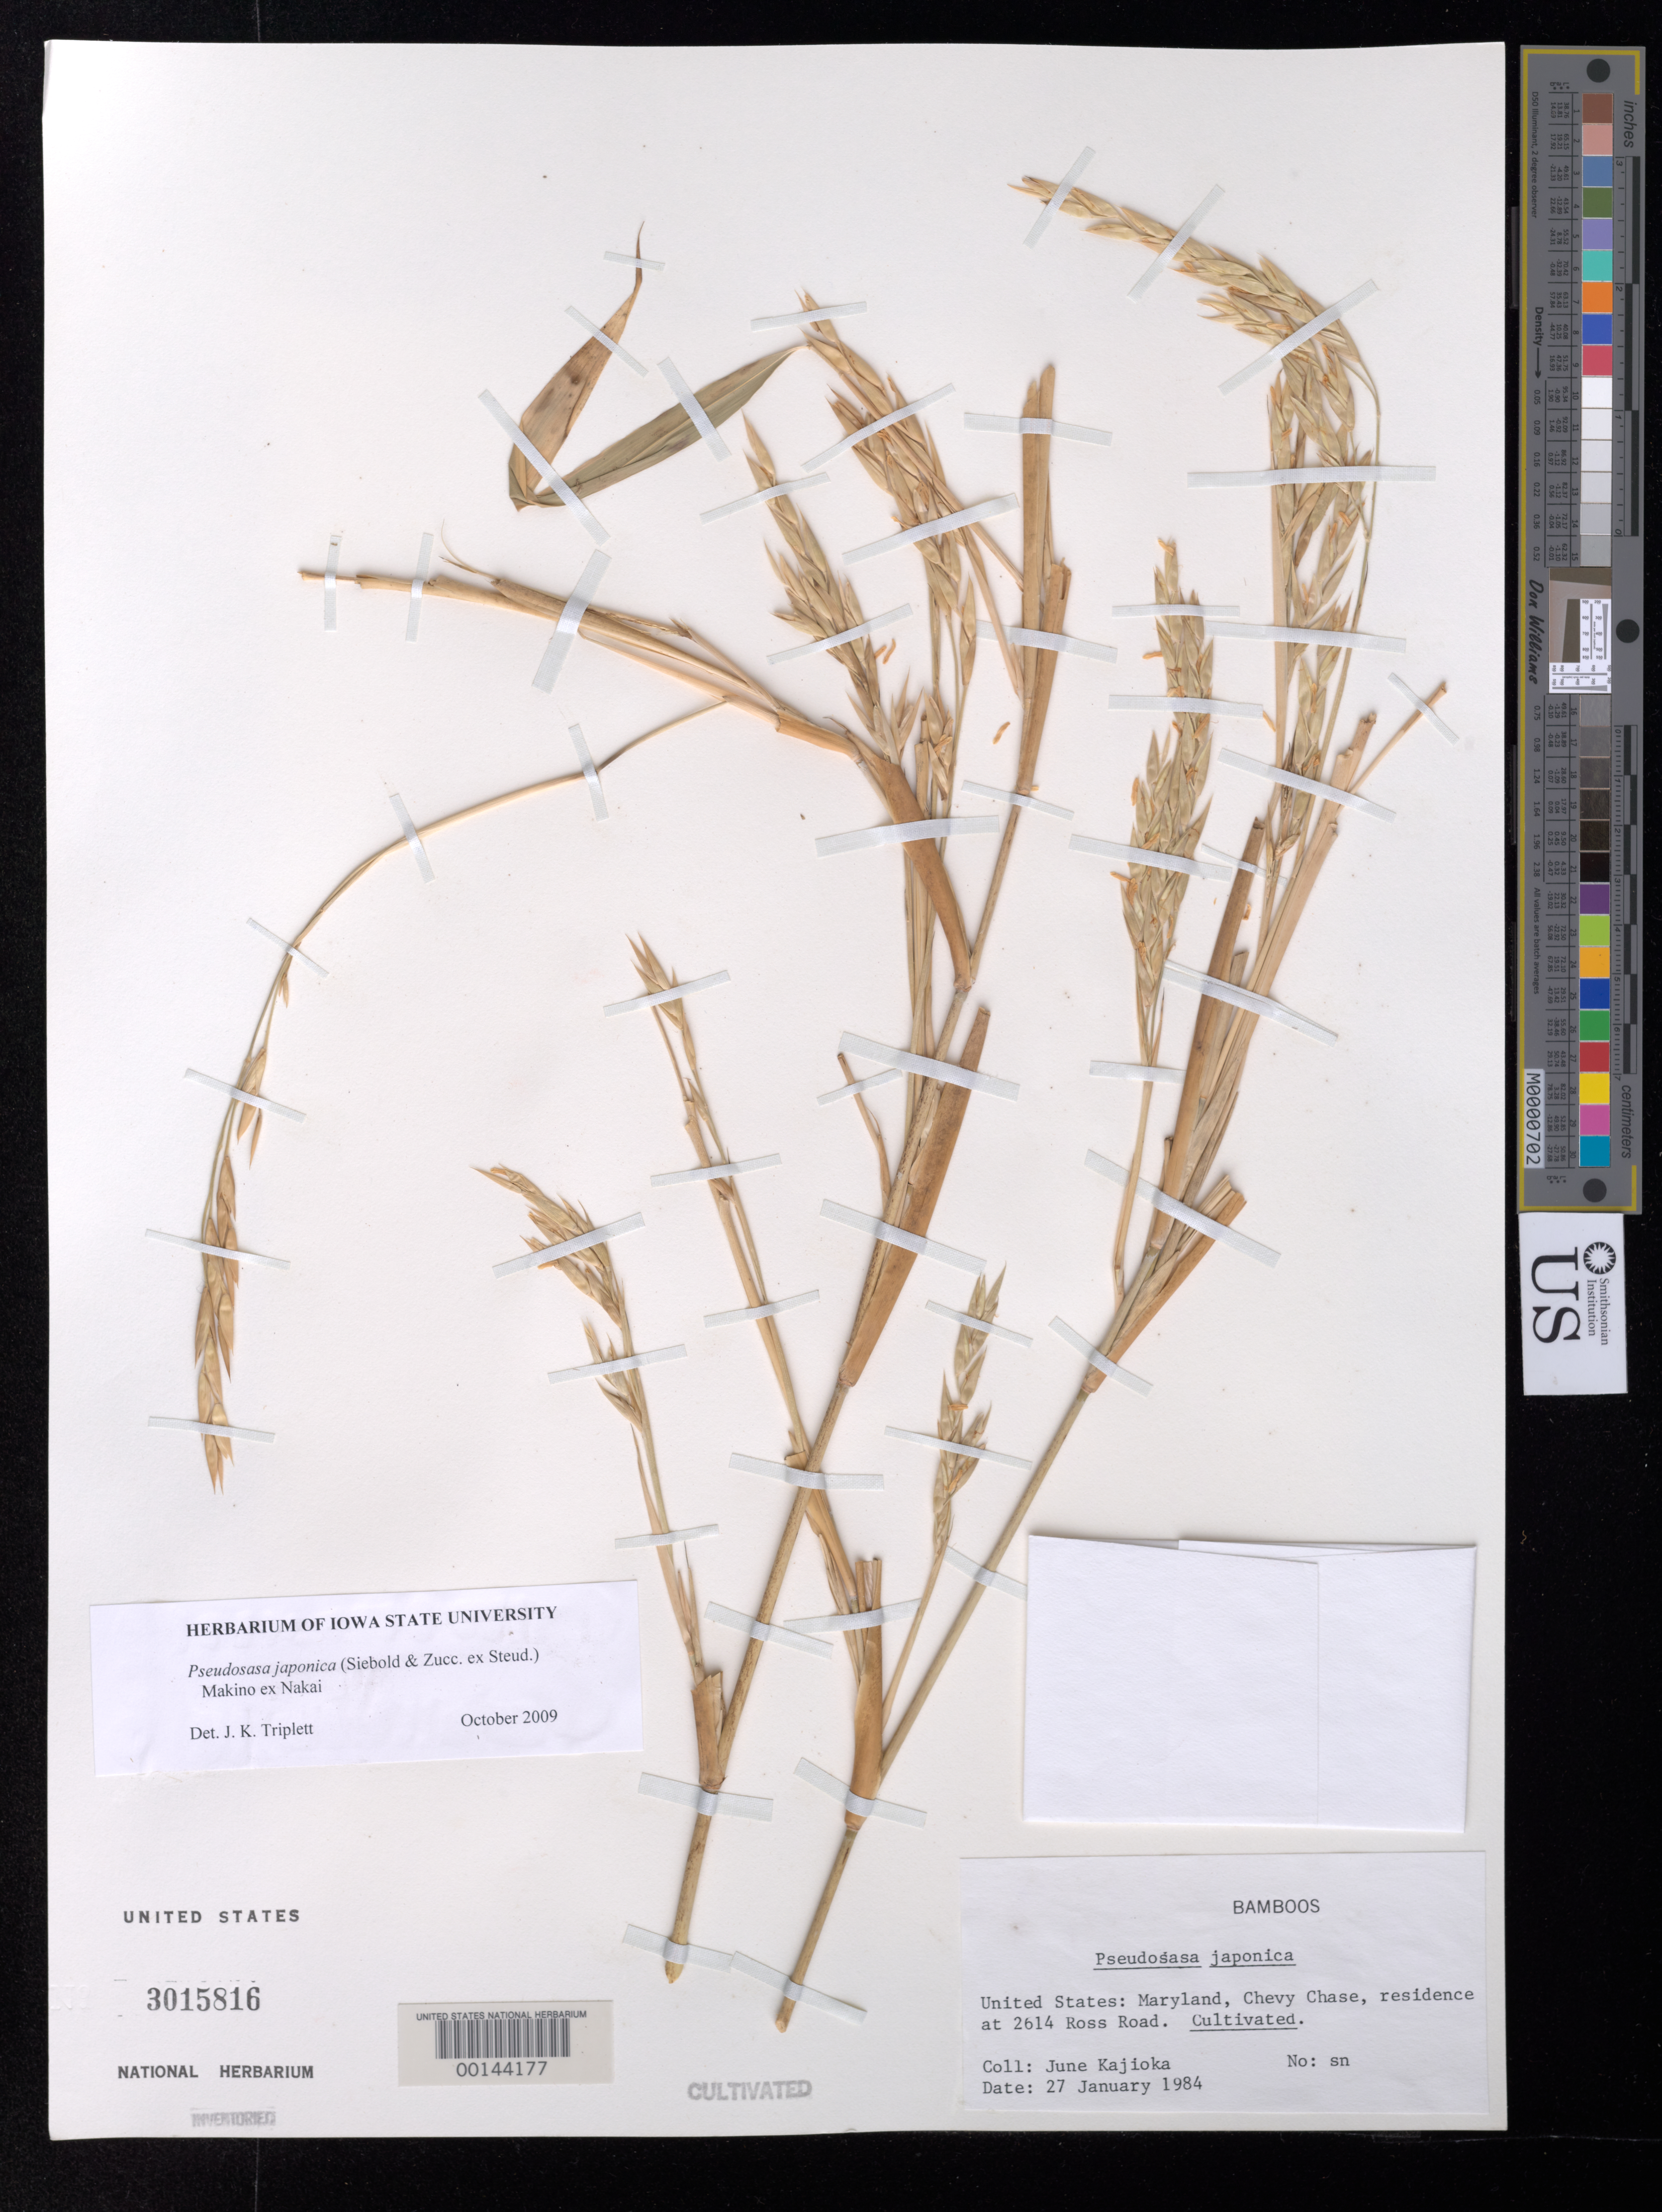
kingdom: Plantae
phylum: Tracheophyta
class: Liliopsida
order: Poales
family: Poaceae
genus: Pseudosasa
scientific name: Pseudosasa japonica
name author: (Siebold & Zucc. ex Steud.) Makino ex Nakai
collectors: J. Kajioka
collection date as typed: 27 Jan 1984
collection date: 1984-01-27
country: United States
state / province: Maryland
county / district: Montgomery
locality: Chevy Chase, ross rd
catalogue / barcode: US 3015816